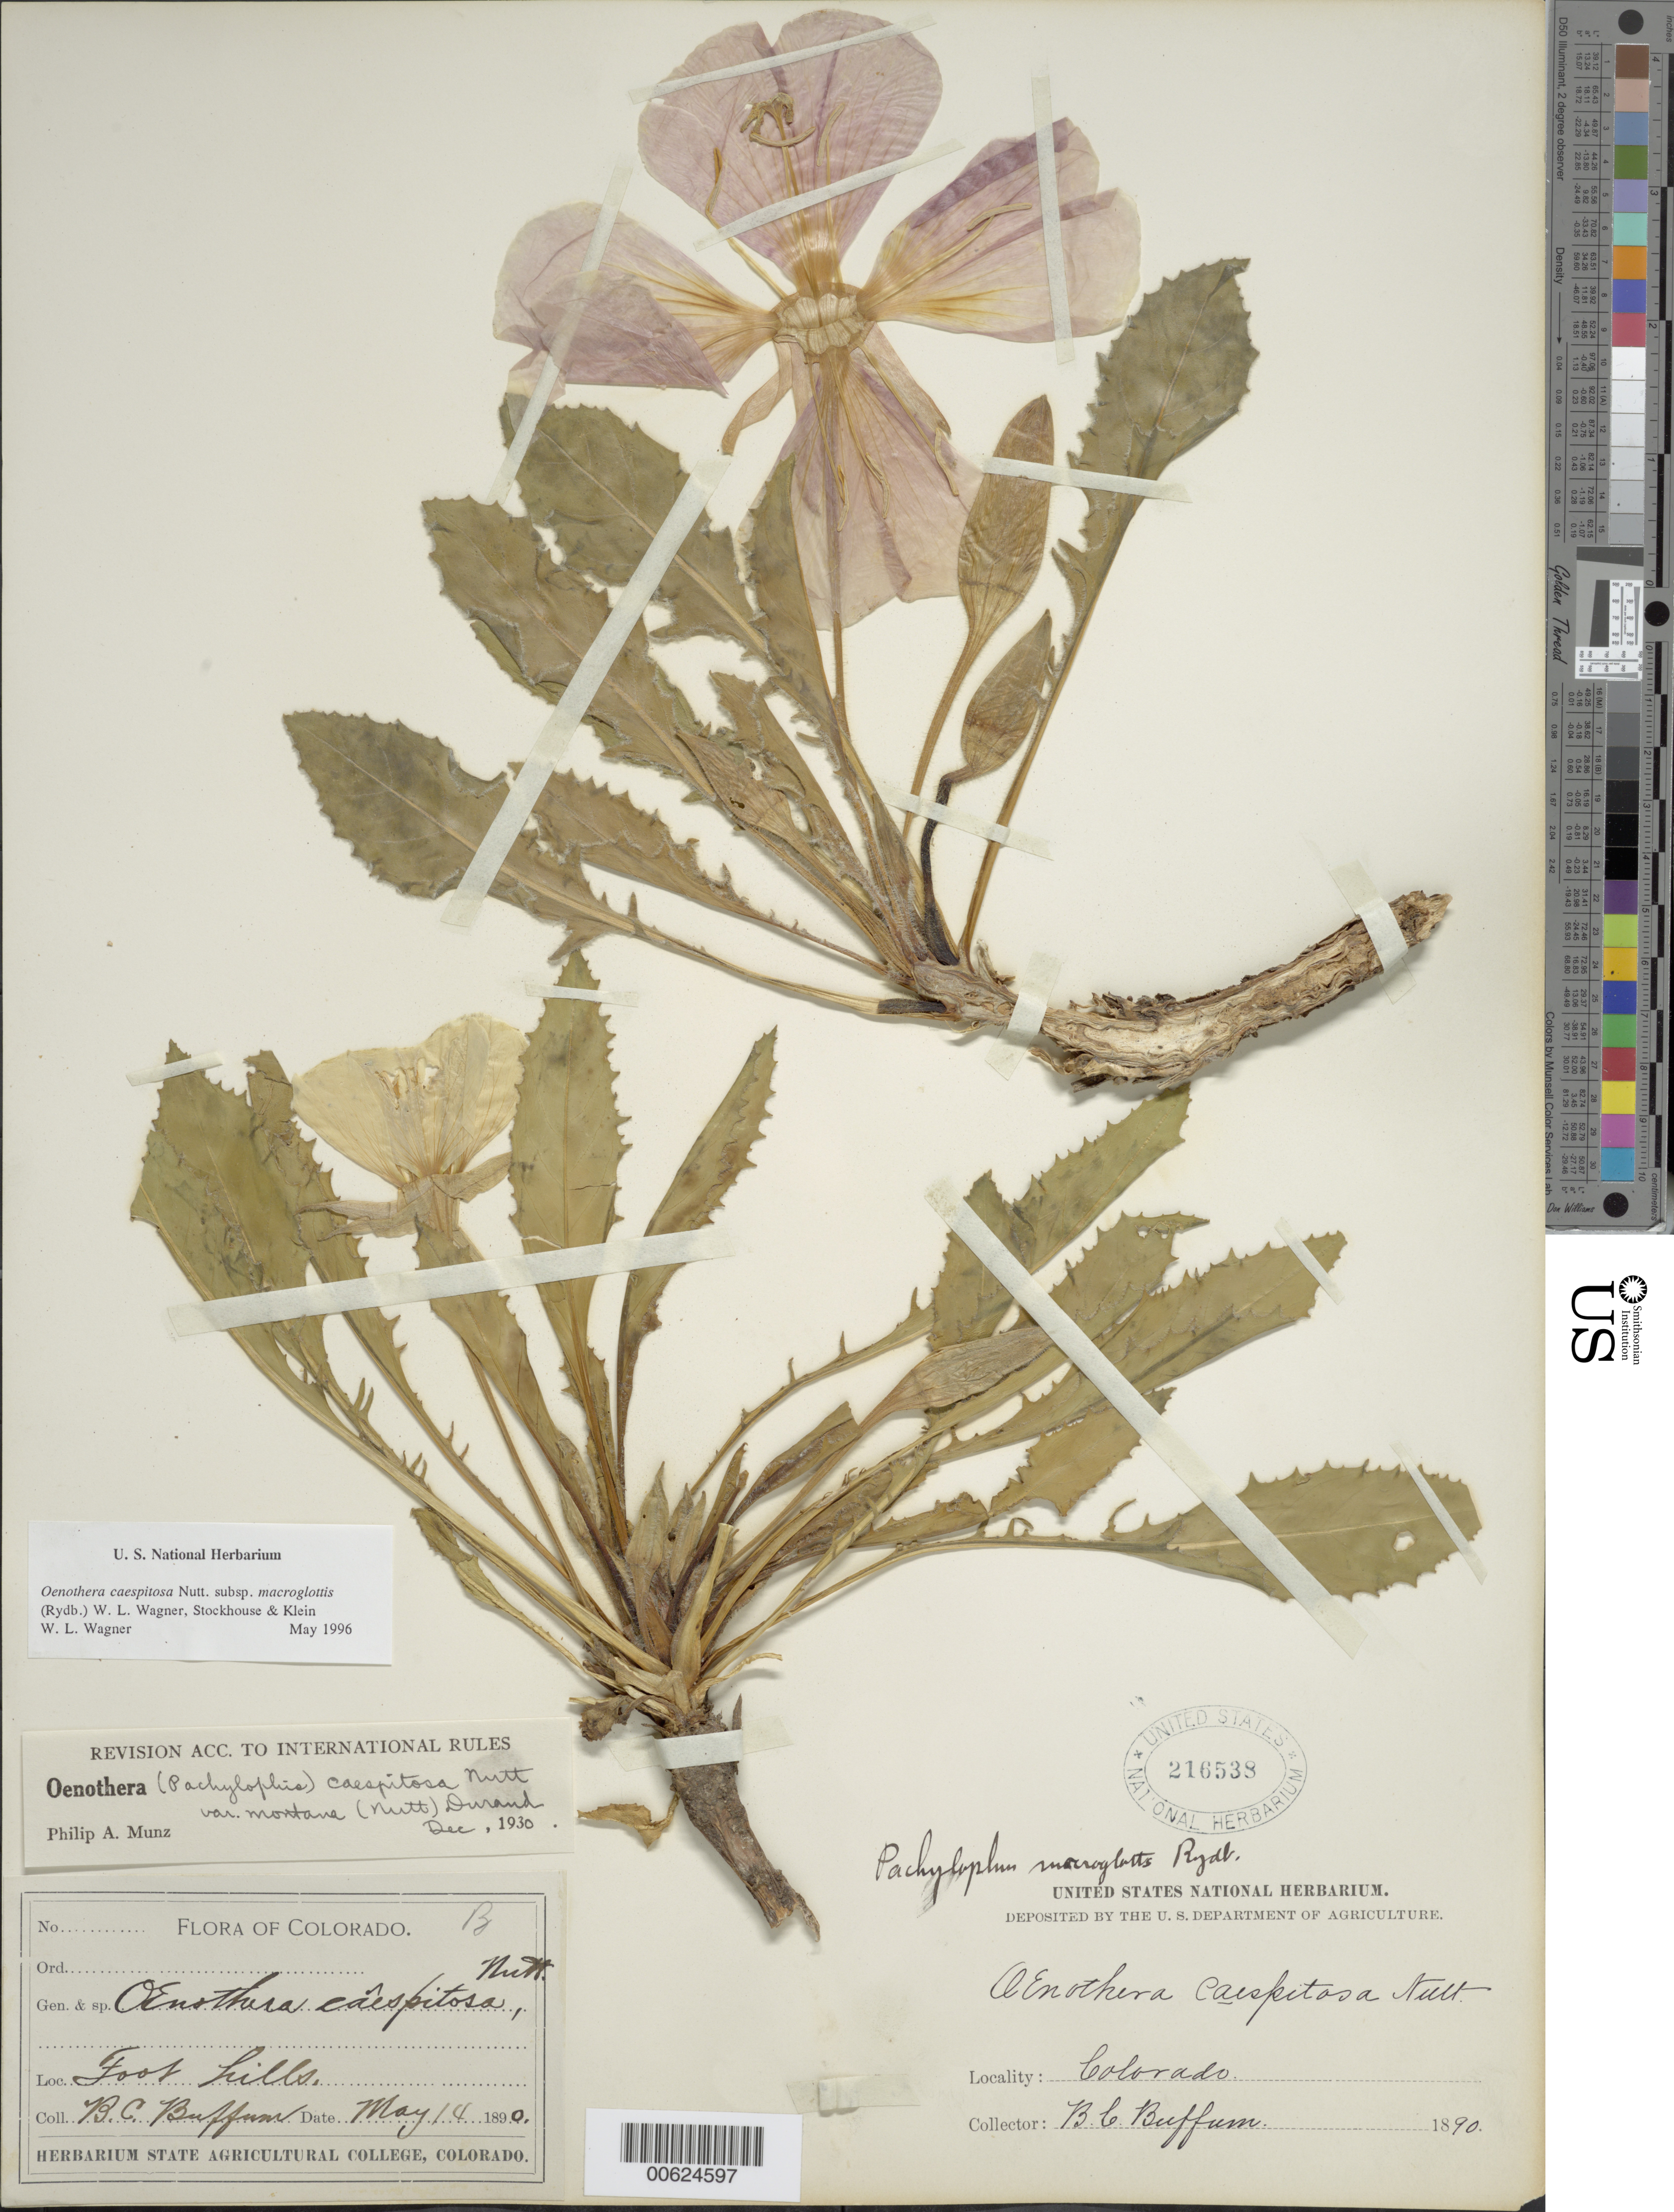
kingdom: Plantae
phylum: Tracheophyta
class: Magnoliopsida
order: Myrtales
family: Onagraceae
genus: Oenothera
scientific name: Oenothera cespitosa subsp. macroglottis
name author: (Rydb.) W.L. Wagner et al.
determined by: Wagner, W. L., (BOT), Smithsonian Institution - National Museum of Natural History (UNITED STATES)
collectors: B. Buffum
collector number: B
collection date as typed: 14 May 1890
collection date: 1890-05-14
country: United States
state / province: Colorado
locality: Foothills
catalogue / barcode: US 216538